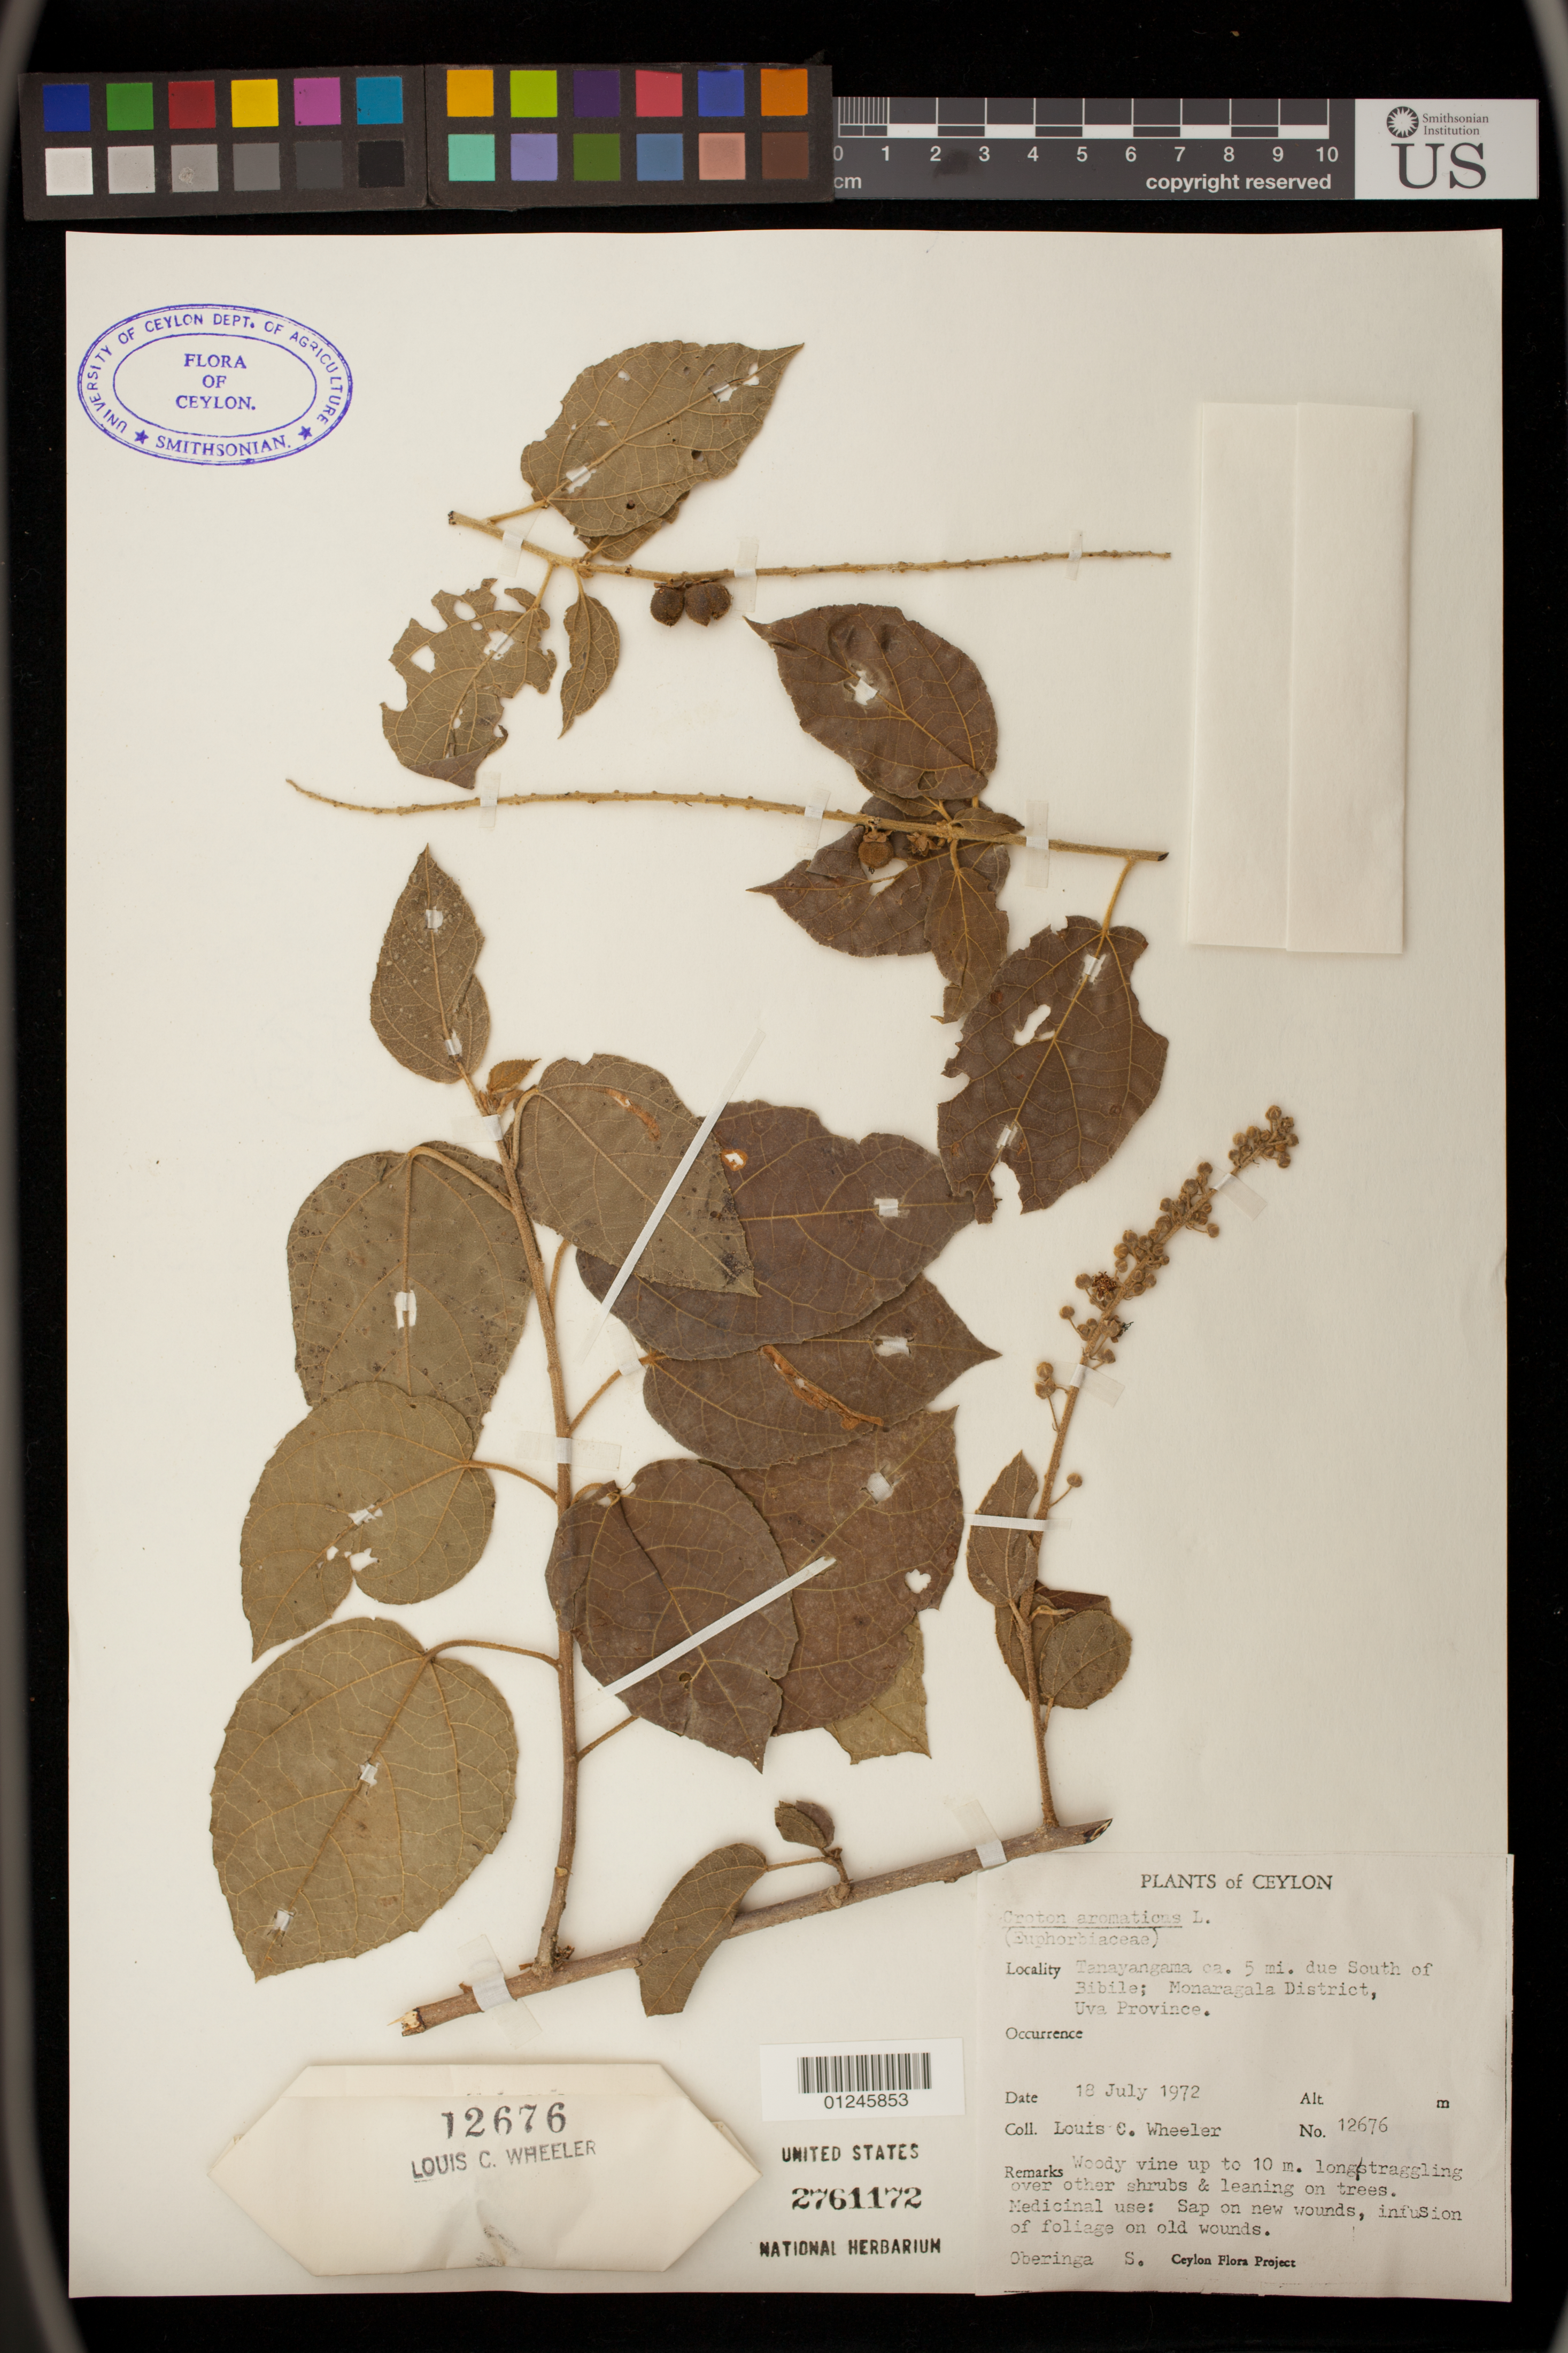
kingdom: Plantae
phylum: Tracheophyta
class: Magnoliopsida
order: Malpighiales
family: Euphorbiaceae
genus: Croton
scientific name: Croton aromaticus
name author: L.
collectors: L. C. Wheeler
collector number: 12676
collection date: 1972-07-18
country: Sri Lanka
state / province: Uva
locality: Tanayangama ca. 5 mi. due South of Bibile; Monaragala District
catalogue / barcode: US 2761172